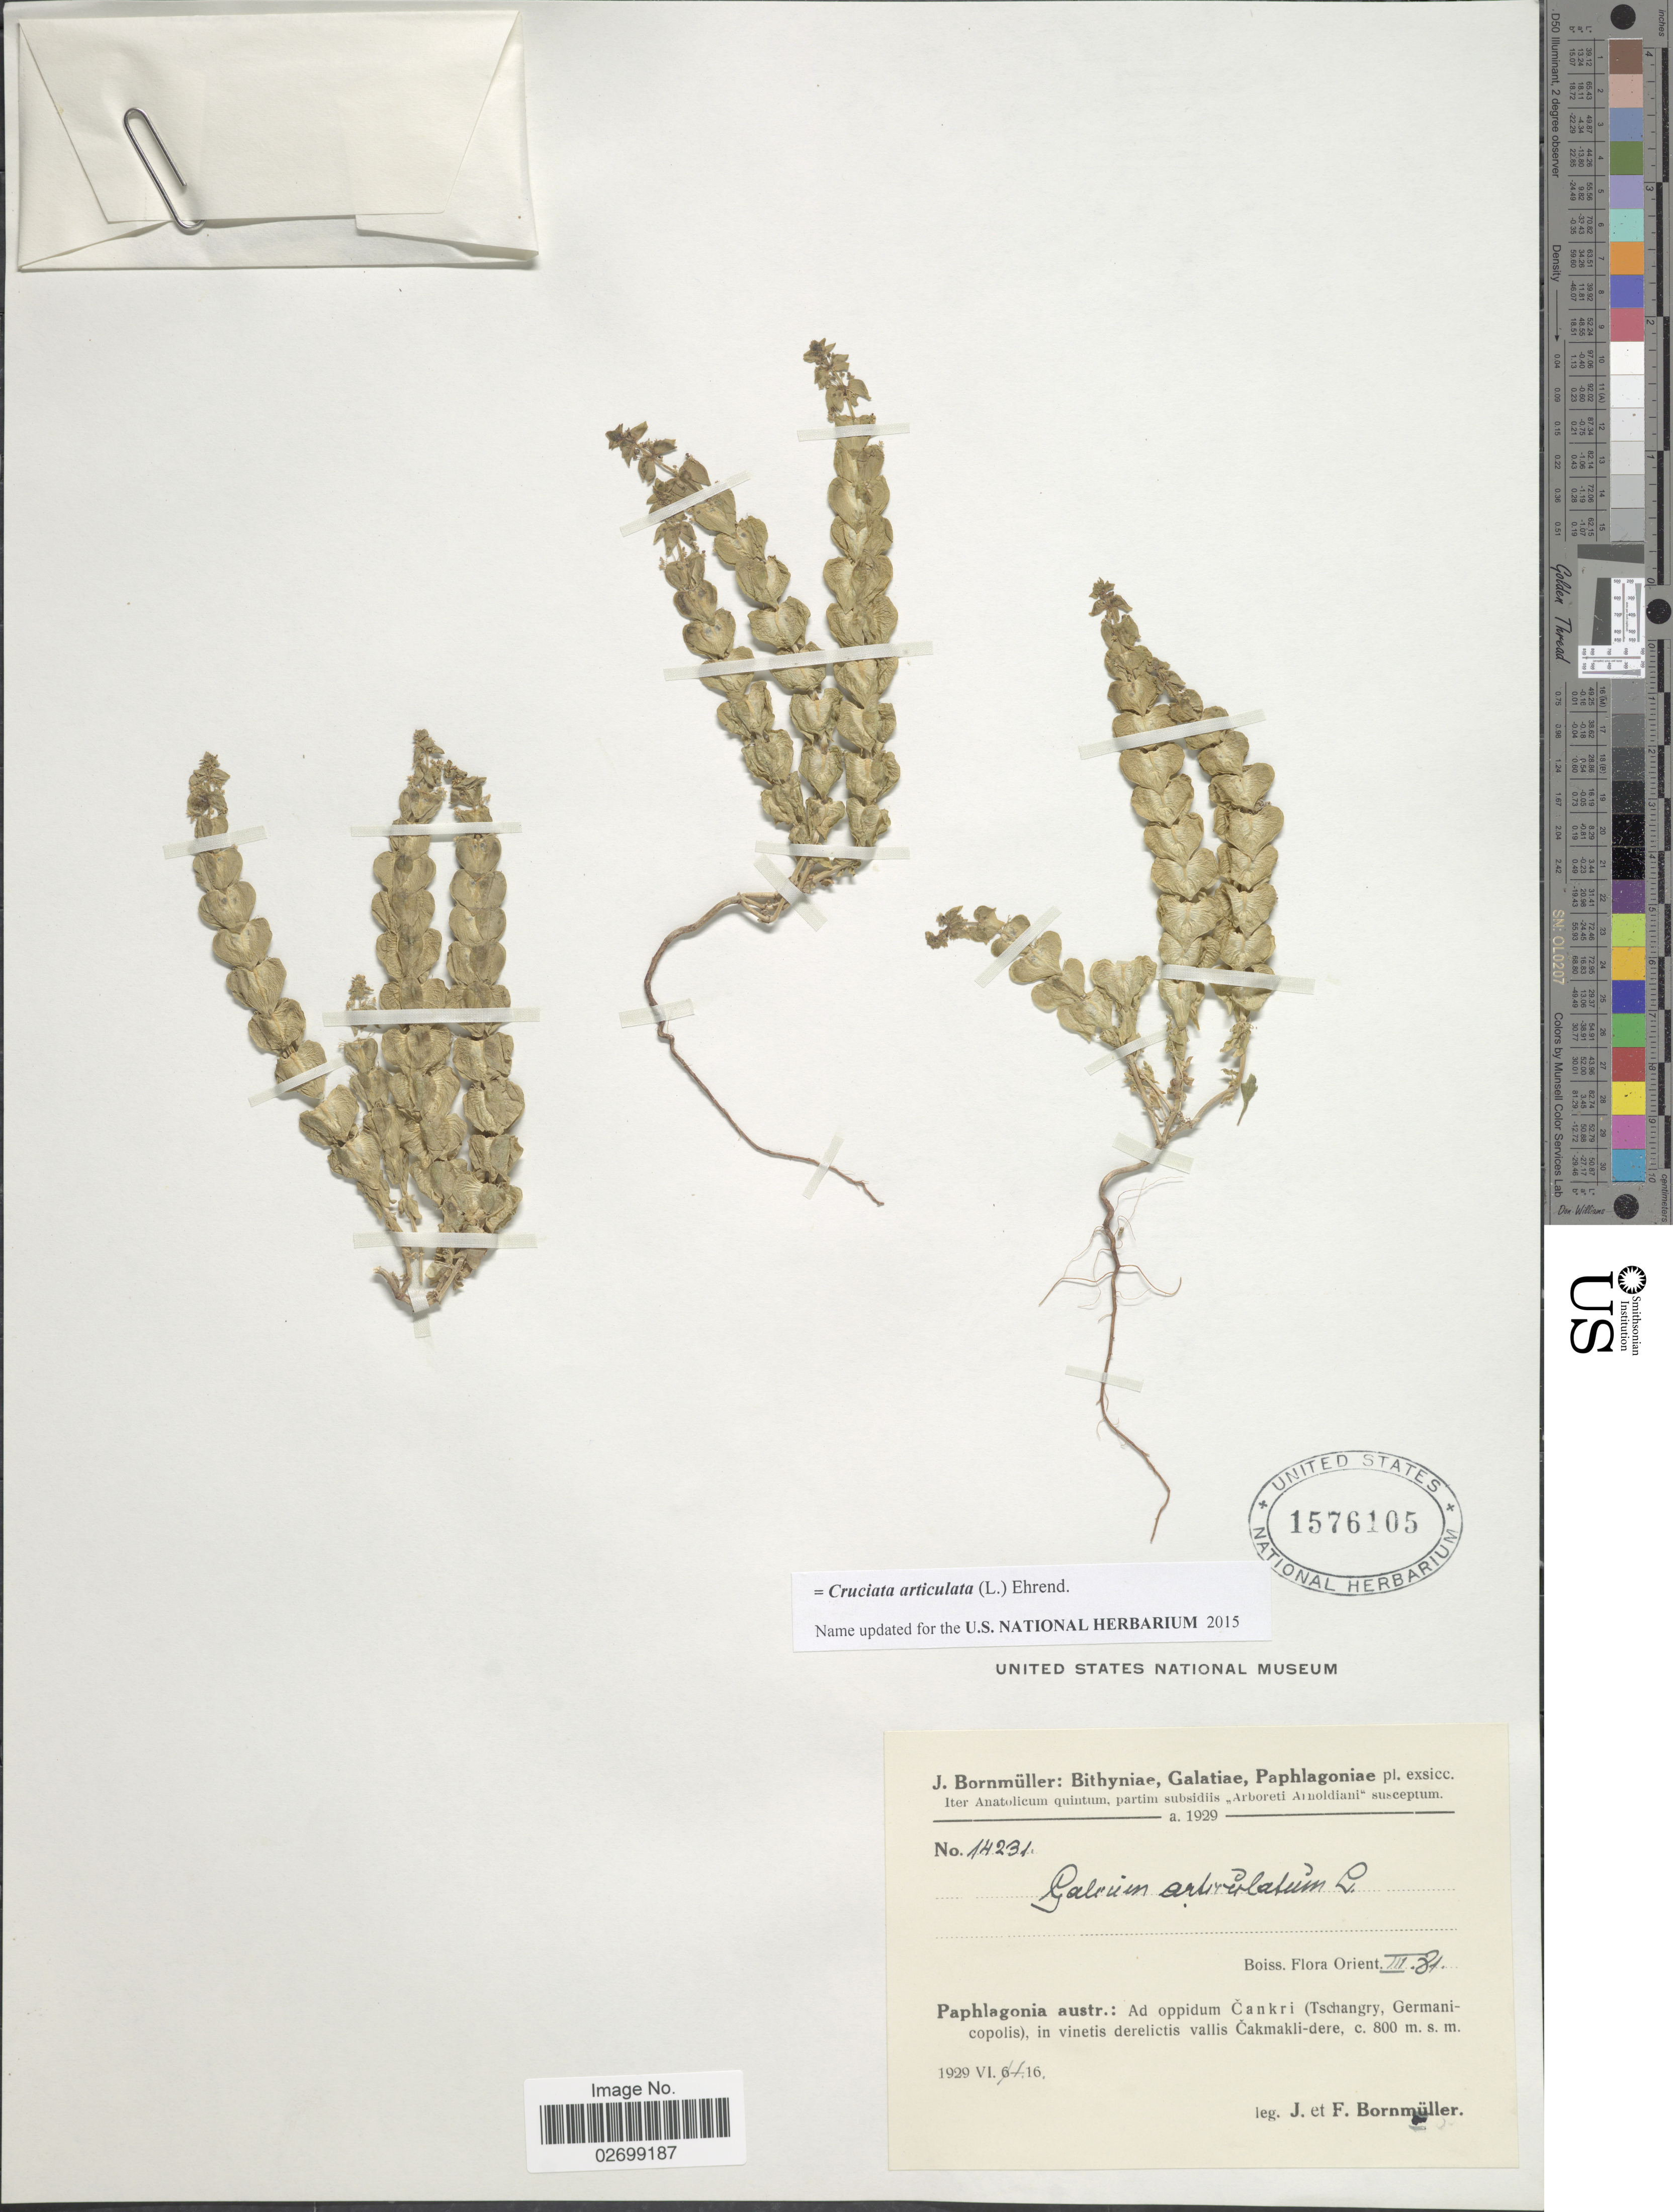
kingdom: Plantae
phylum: Tracheophyta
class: Magnoliopsida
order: Gentianales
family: Rubiaceae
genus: Cruciata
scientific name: Cruciata articulata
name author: (L.) Ehrend.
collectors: J. Bornmüller & F. Bornmüller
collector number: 14231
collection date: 1929-04-16/1929-06-04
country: Turkey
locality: Paplagonia austr.: ad oppidum Cankri (Tschangry, Germani-copolis), in vinetis derelictis vallis Cakmakli-dere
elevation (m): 800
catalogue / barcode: US 1576105